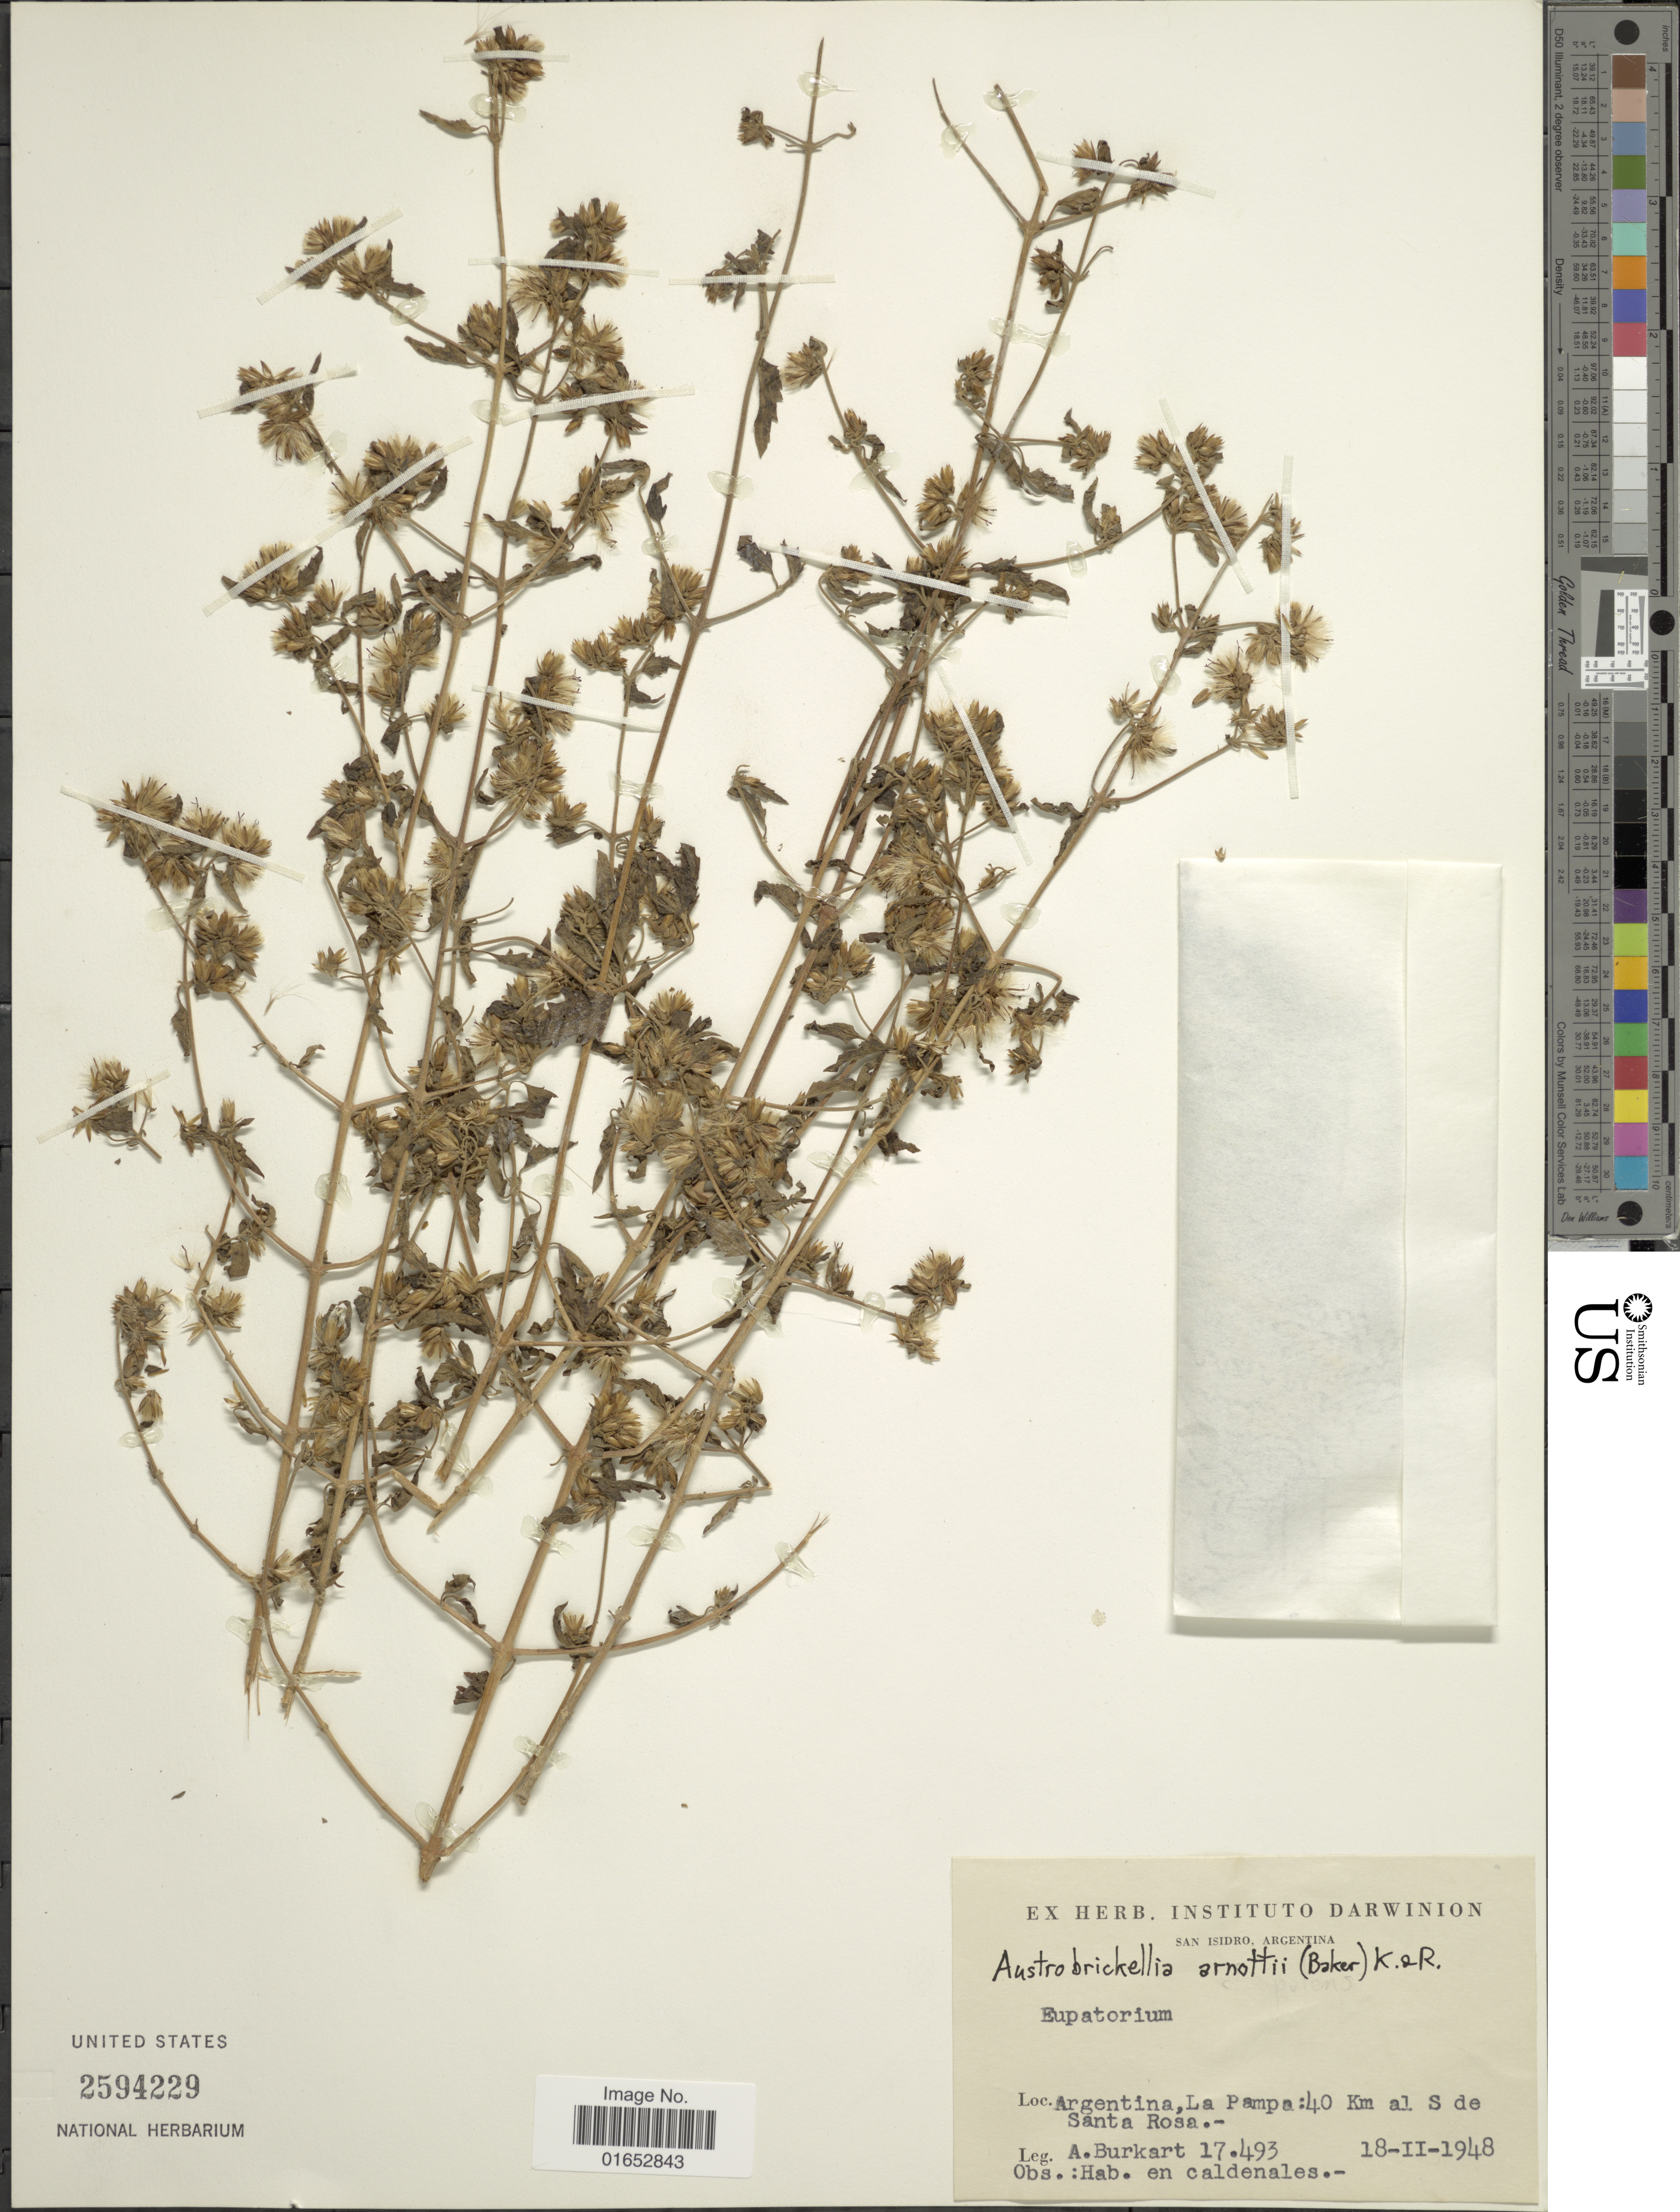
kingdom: Plantae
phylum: Tracheophyta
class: Magnoliopsida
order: Asterales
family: Asteraceae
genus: Austrobrickellia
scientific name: Austrobrickellia arnottii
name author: (Baker) R.M. King & H. Rob.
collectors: A. E. Burkart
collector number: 17493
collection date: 1948-02-18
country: Argentina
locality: La Pampa: 40 Km al S de Santa Rosa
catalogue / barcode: US 2594229